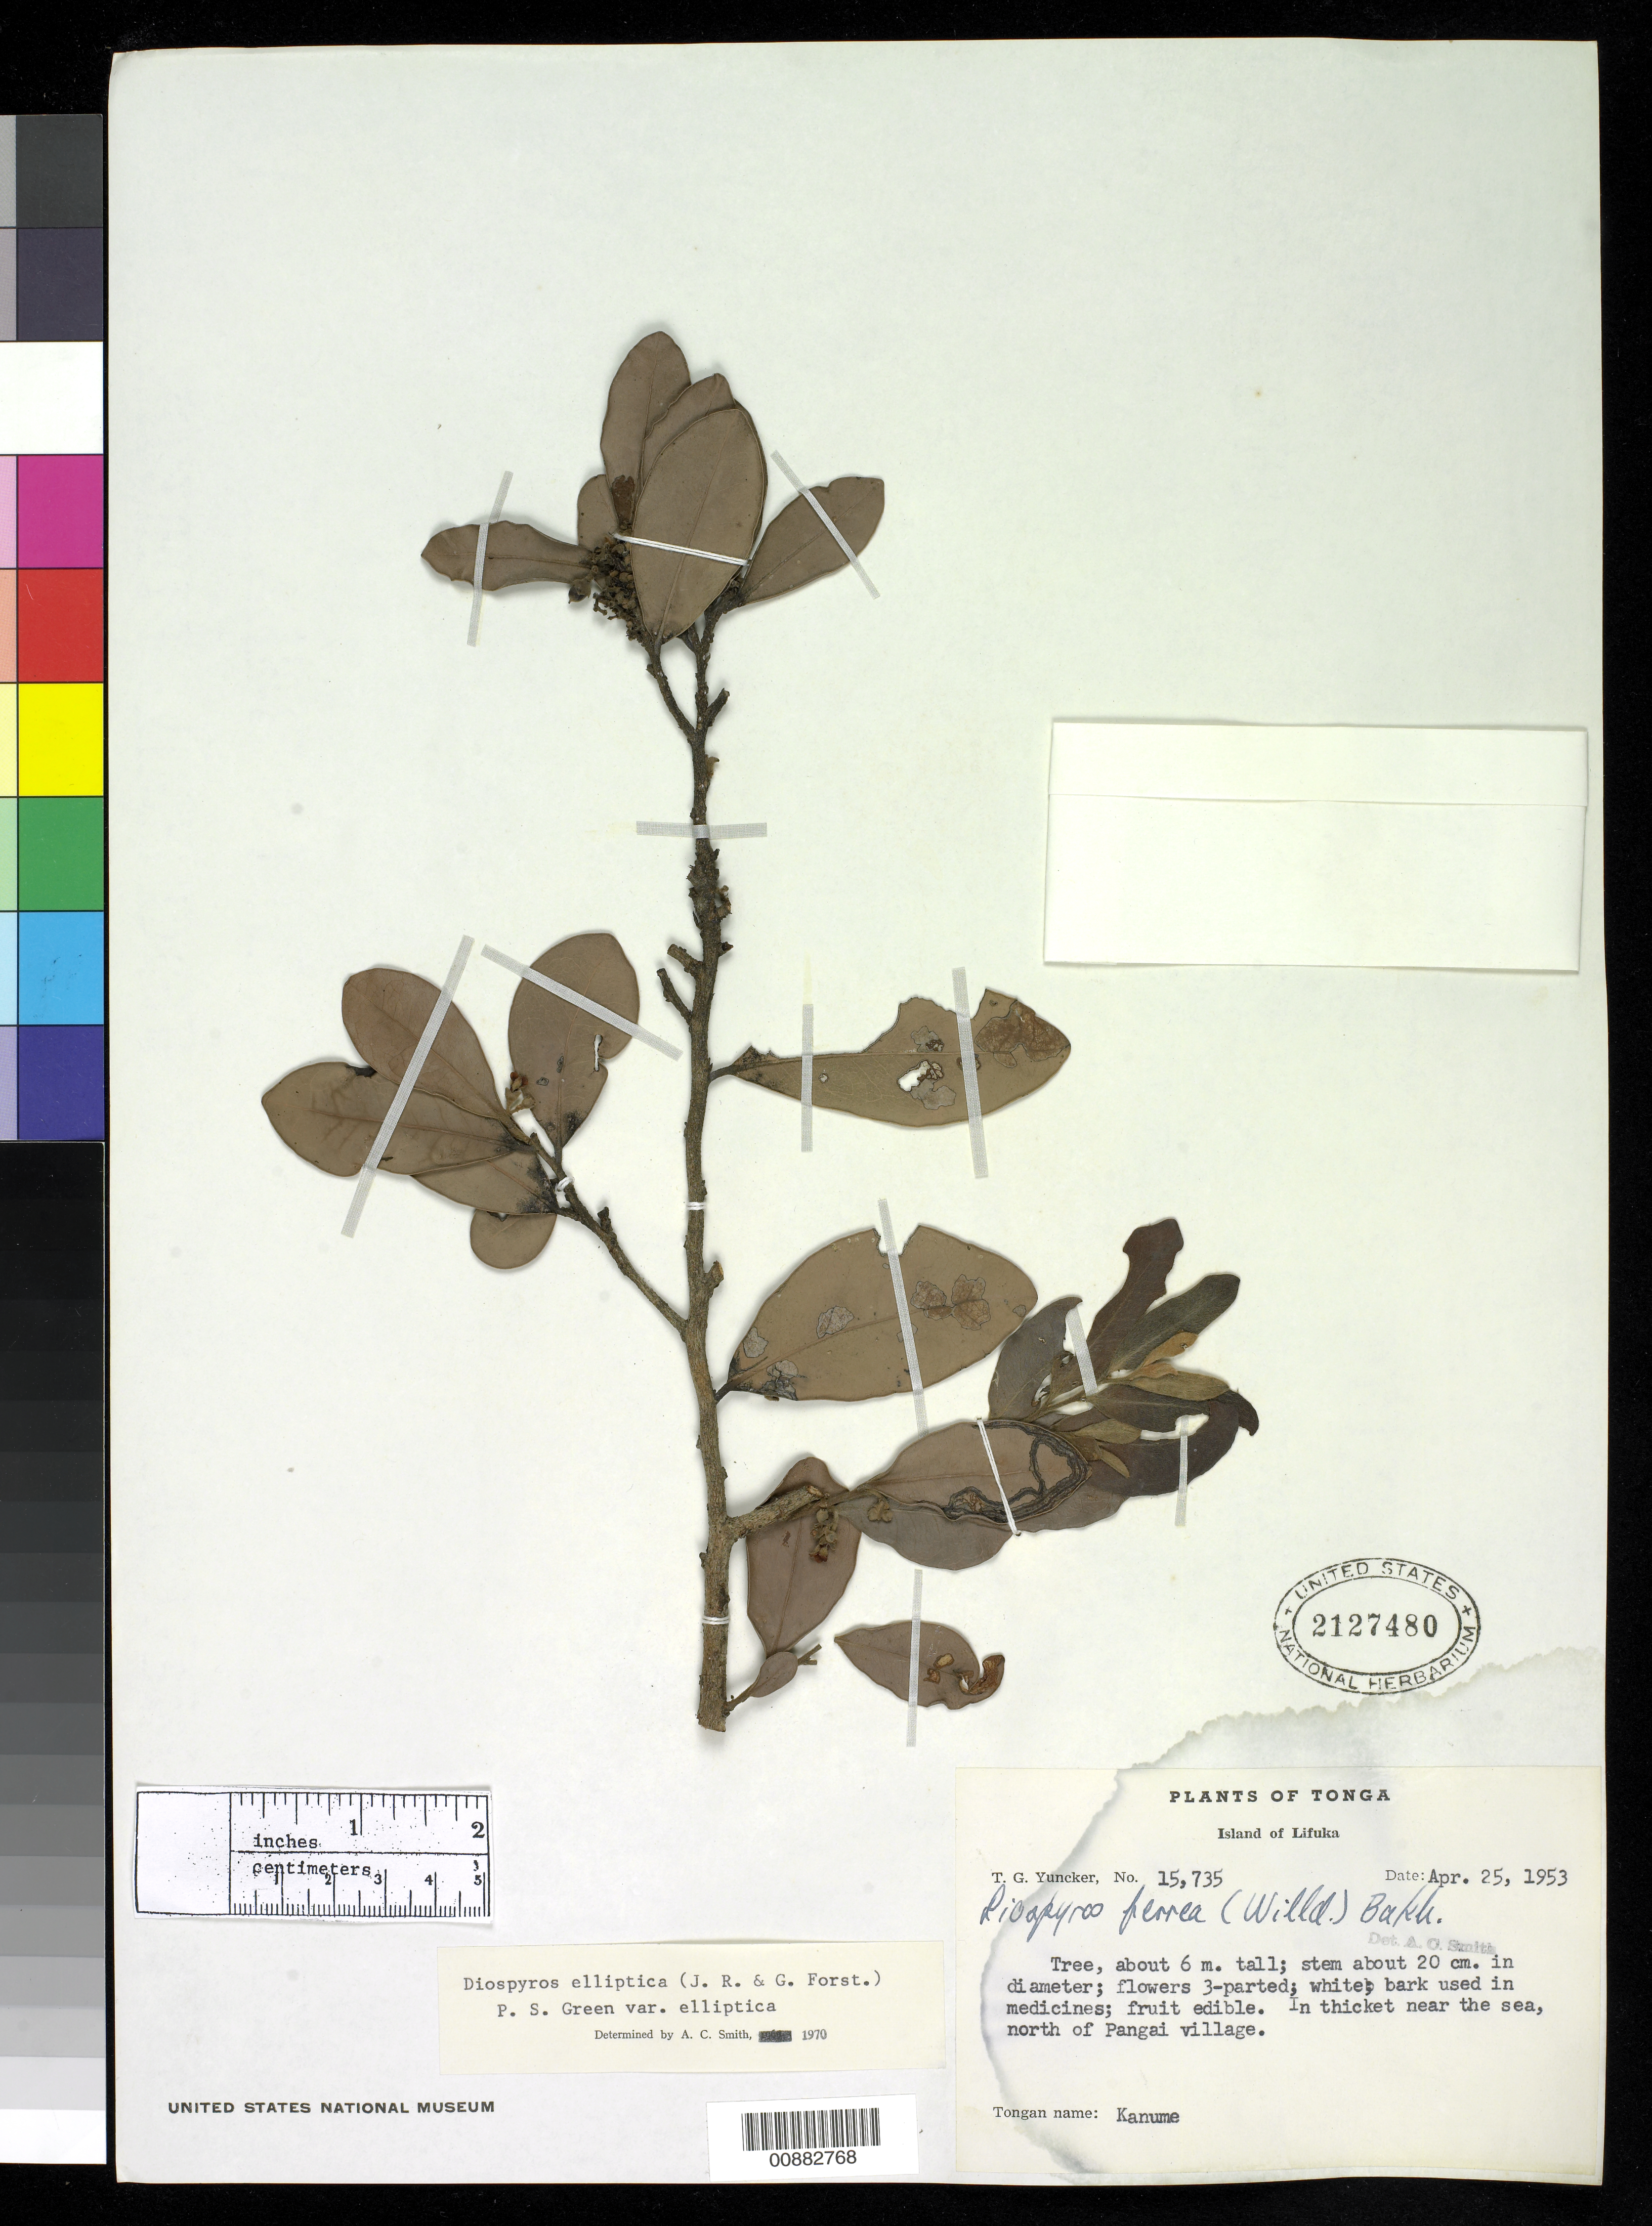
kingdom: Plantae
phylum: Tracheophyta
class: Magnoliopsida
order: Ericales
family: Ebenaceae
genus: Diospyros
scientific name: Diospyros elliptica var. elliptica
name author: P.S. Green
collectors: T. G. Yuncker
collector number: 15735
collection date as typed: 25 Apr 1953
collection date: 1953-04-25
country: Tonga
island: Lifuka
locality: N of Pangai village.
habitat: In thicket near sea.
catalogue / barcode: US 2127480